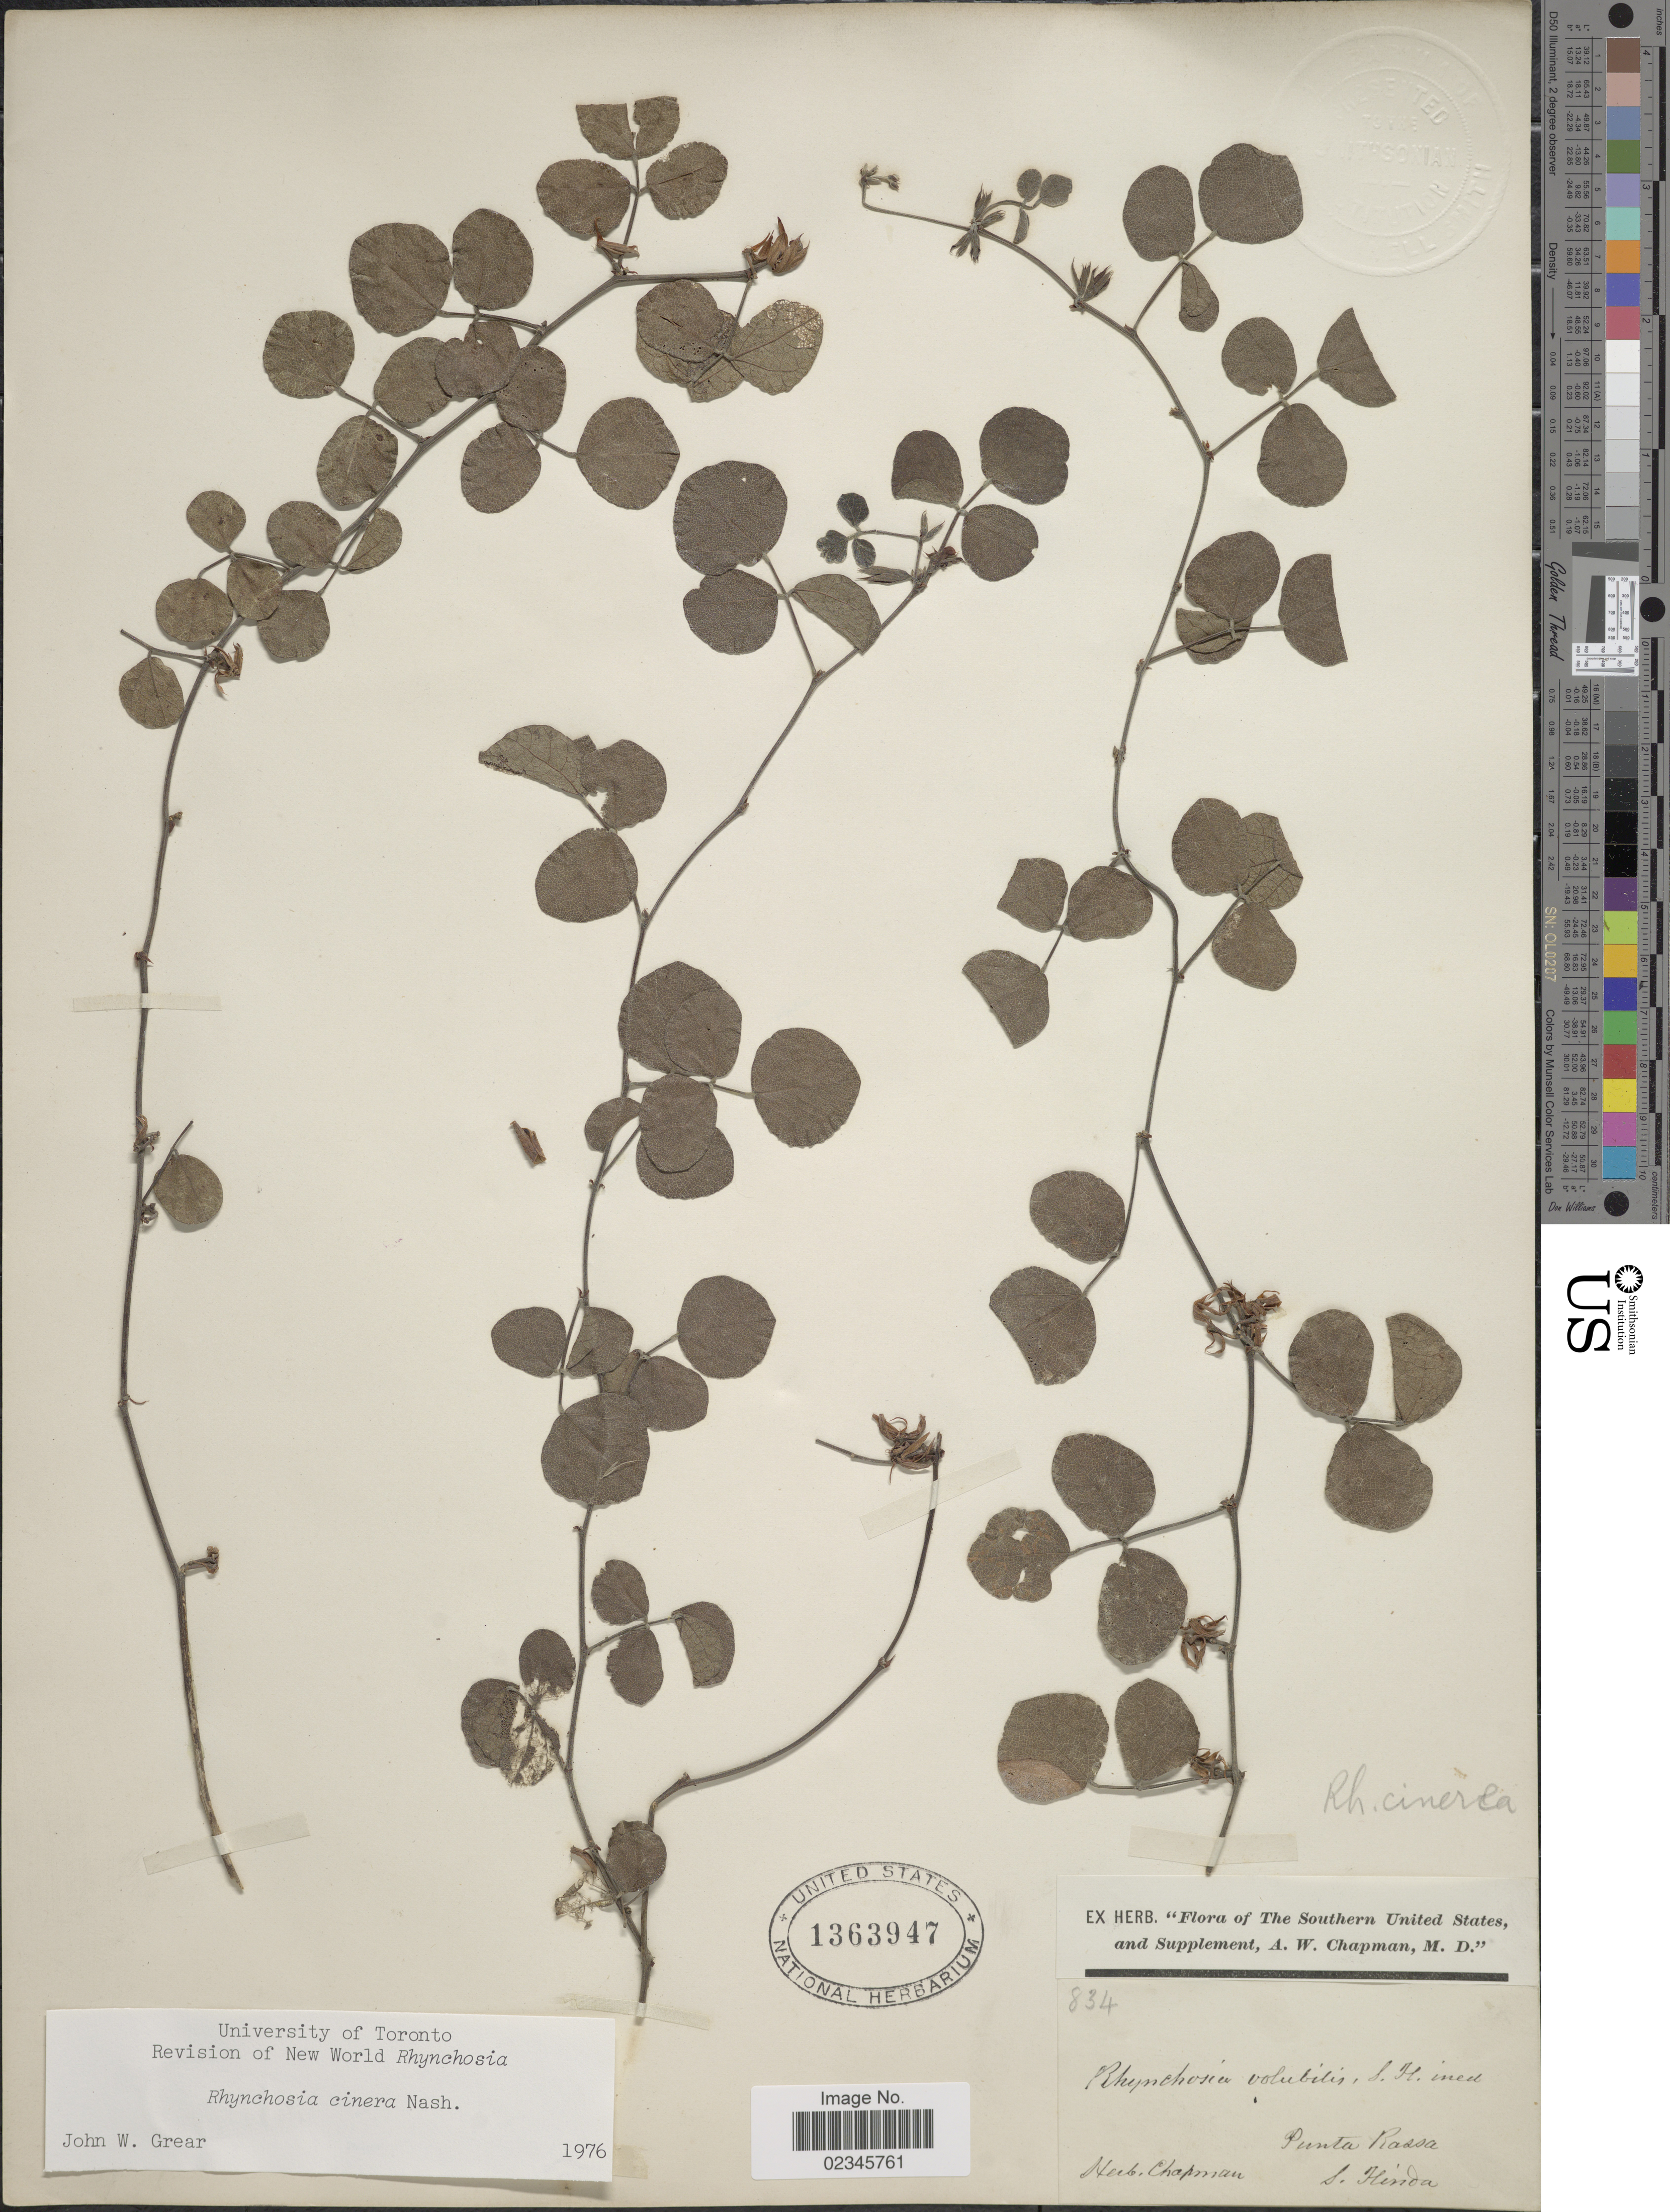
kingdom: Plantae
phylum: Tracheophyta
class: Magnoliopsida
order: Fabales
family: Fabaceae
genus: Cajanus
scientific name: Cajanus cinereus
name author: (F. Muell. ex Benth.) F. Muell.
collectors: ex herb. Chapman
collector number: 834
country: United States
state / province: Florida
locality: The Southern United States, Punta Rassa, S. Florida.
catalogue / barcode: US 1363947